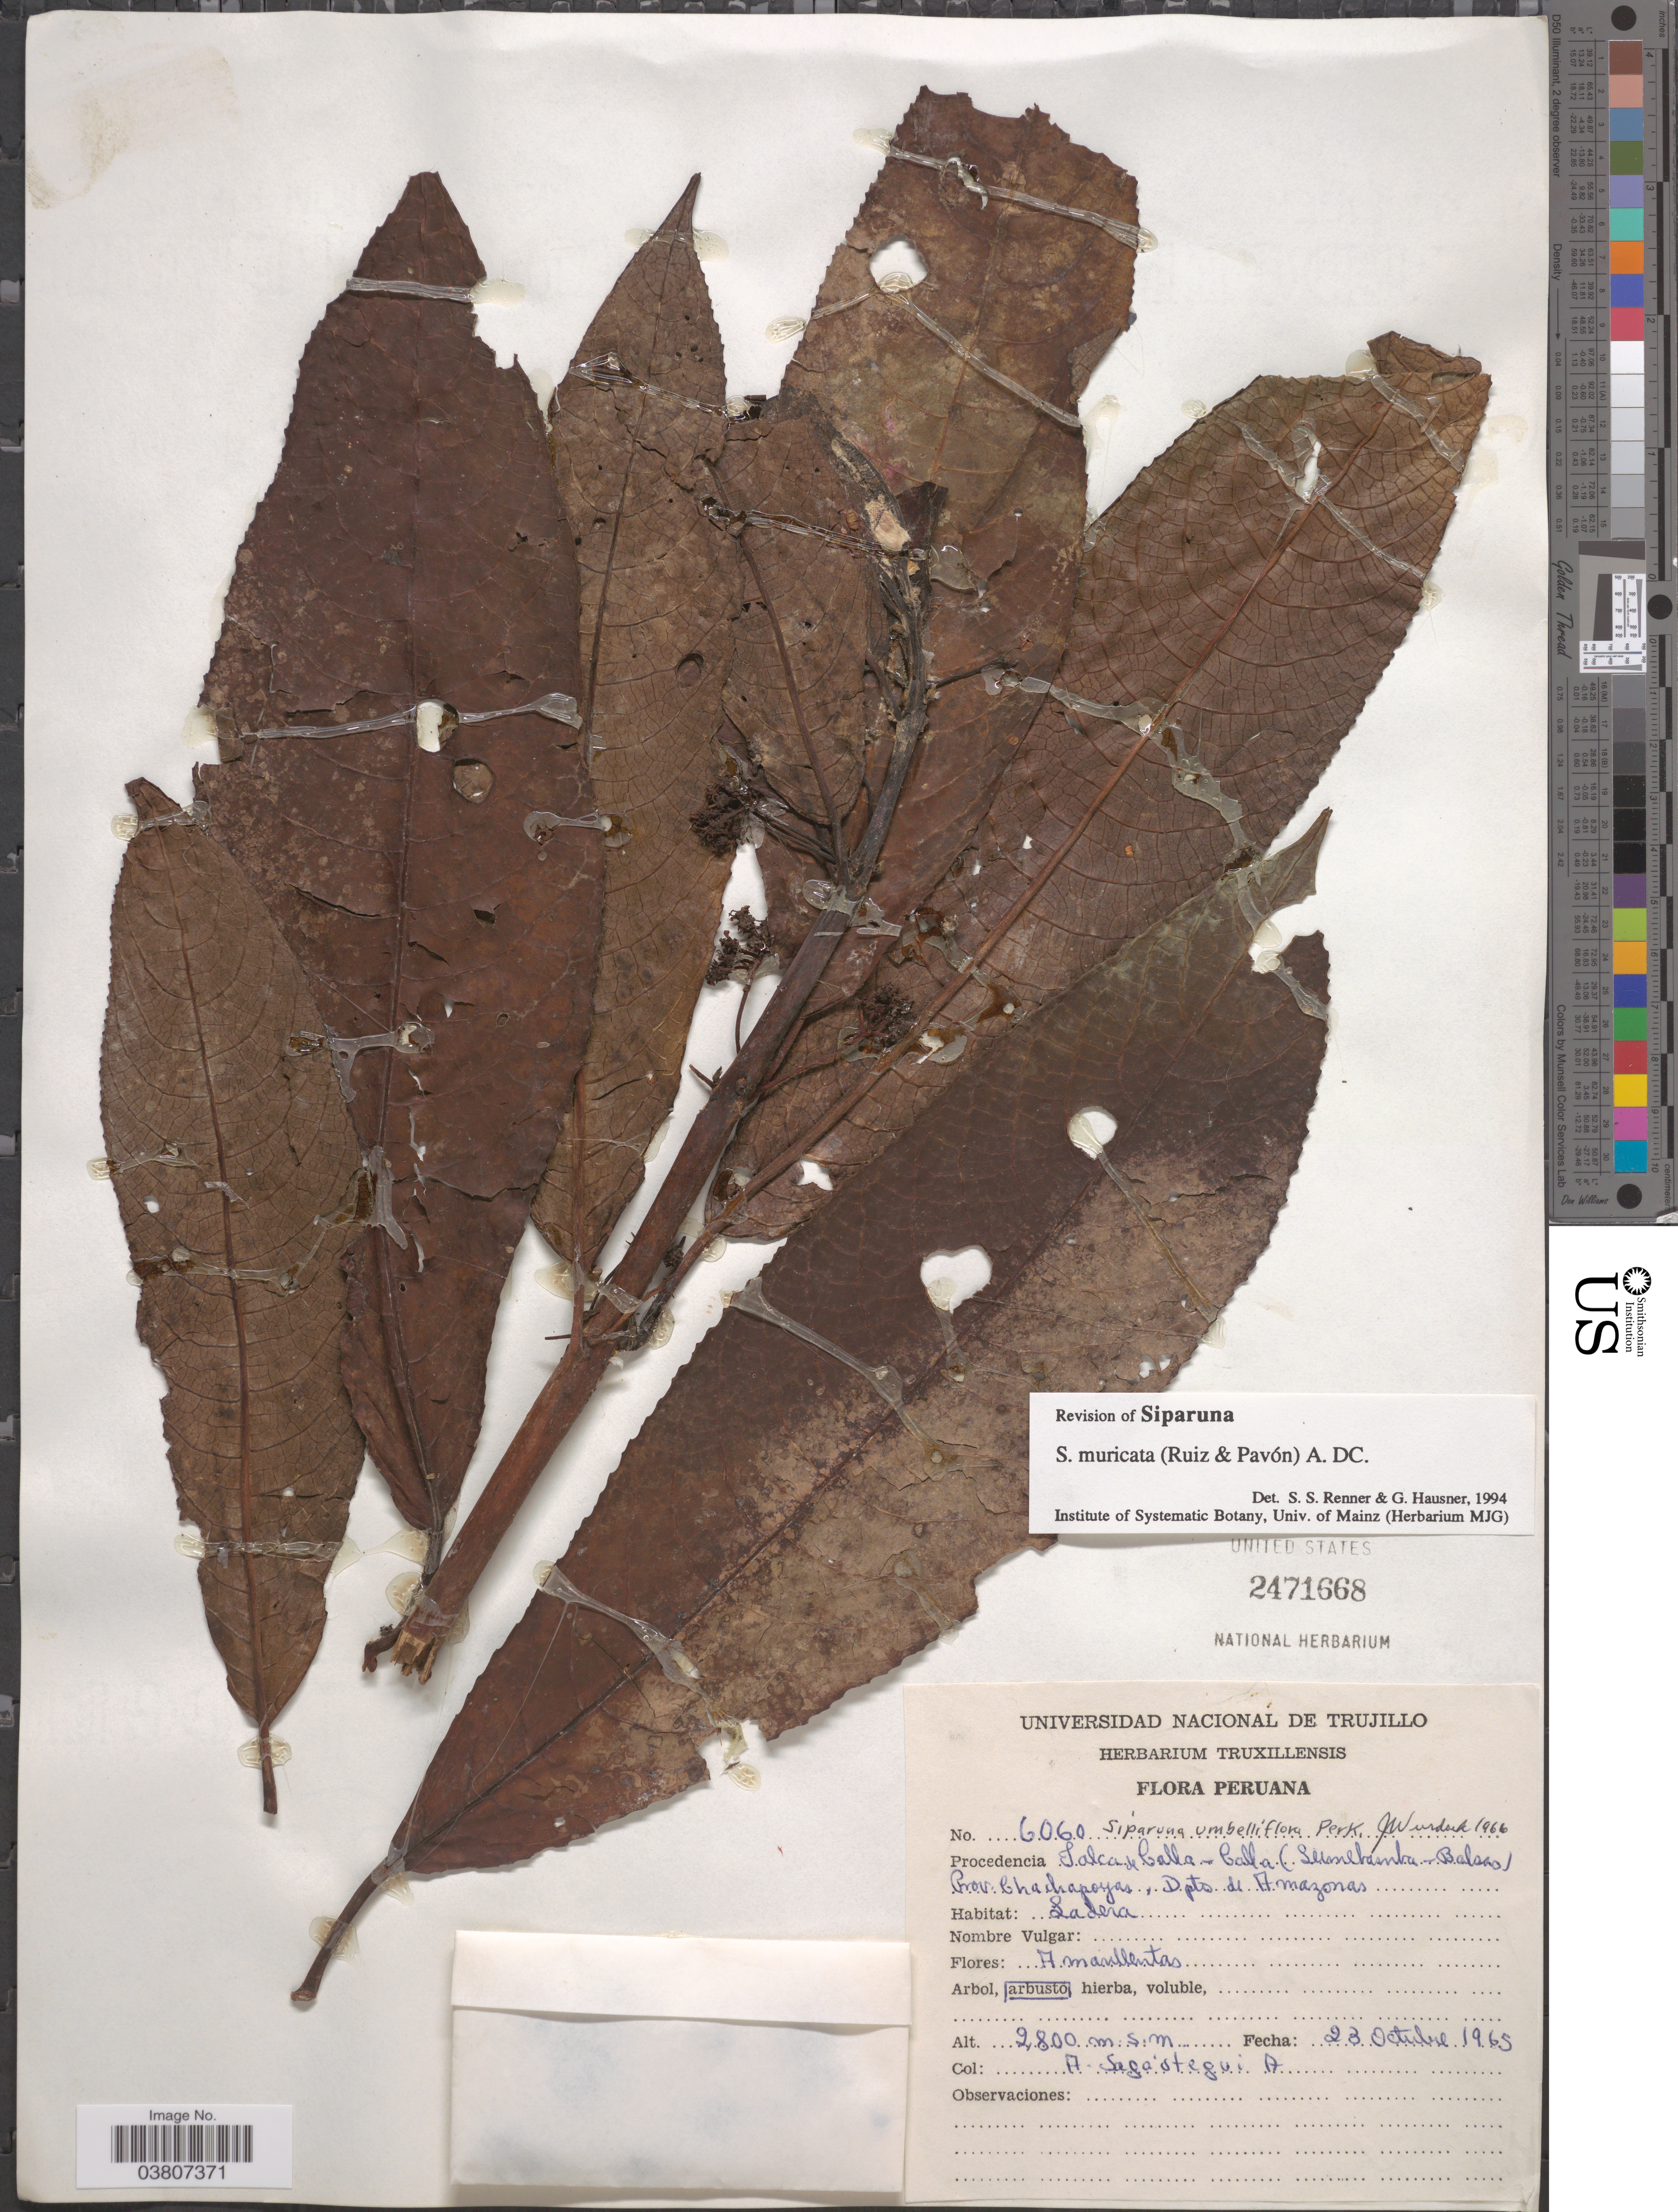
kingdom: Plantae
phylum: Tracheophyta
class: Magnoliopsida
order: Laurales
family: Siparunaceae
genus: Siparuna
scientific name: Siparuna muricata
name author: (Ruiz & Pav.) A. DC.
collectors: A. Sagástegui A.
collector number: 6060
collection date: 1965-10-23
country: Peru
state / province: Amazonas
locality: Jalca de Calla- Calla (Leimebamba-Balsas). Prov. Chachapoyas, Dpto de Amazonas.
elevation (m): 2800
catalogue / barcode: US 2471668